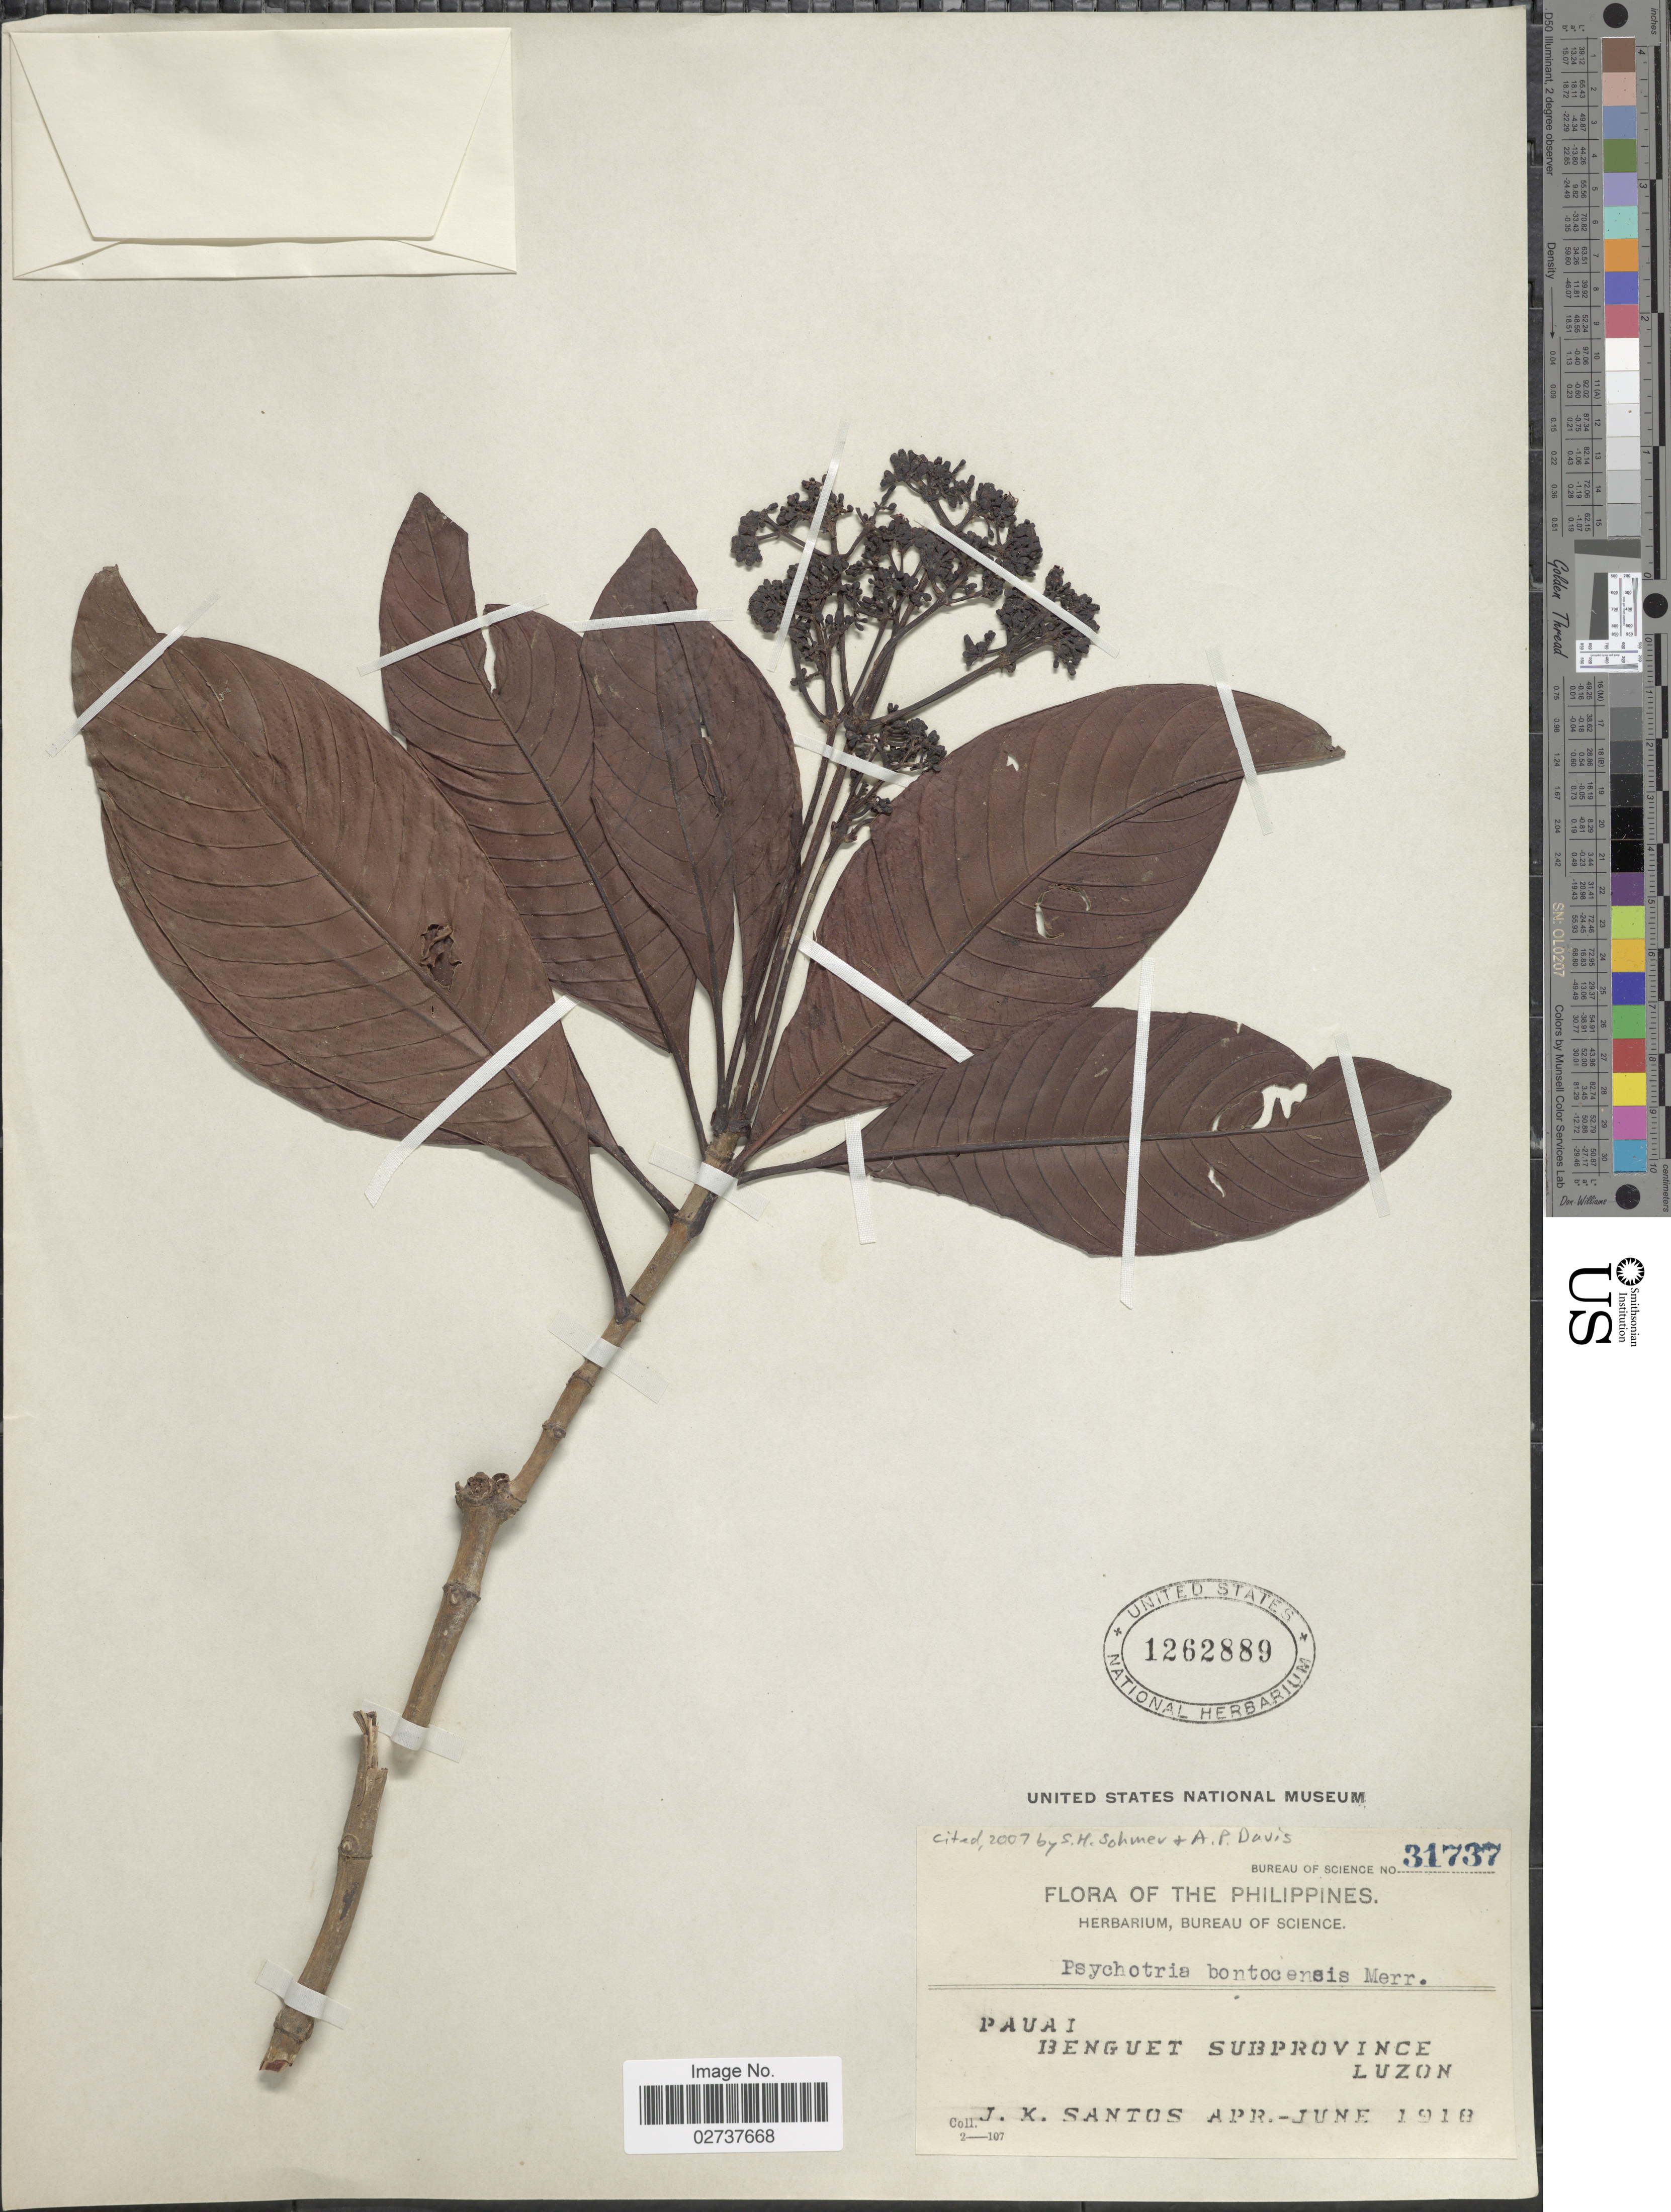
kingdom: Plantae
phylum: Tracheophyta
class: Magnoliopsida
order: Gentianales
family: Rubiaceae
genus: Psychotria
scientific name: Psychotria bontocensis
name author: Merr.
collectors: J. K. Santos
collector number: Bureau of Science 31737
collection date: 1918-04/1918-06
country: Philippines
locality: Papuai, Benguet subprovince, Luzon.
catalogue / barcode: US 1262889